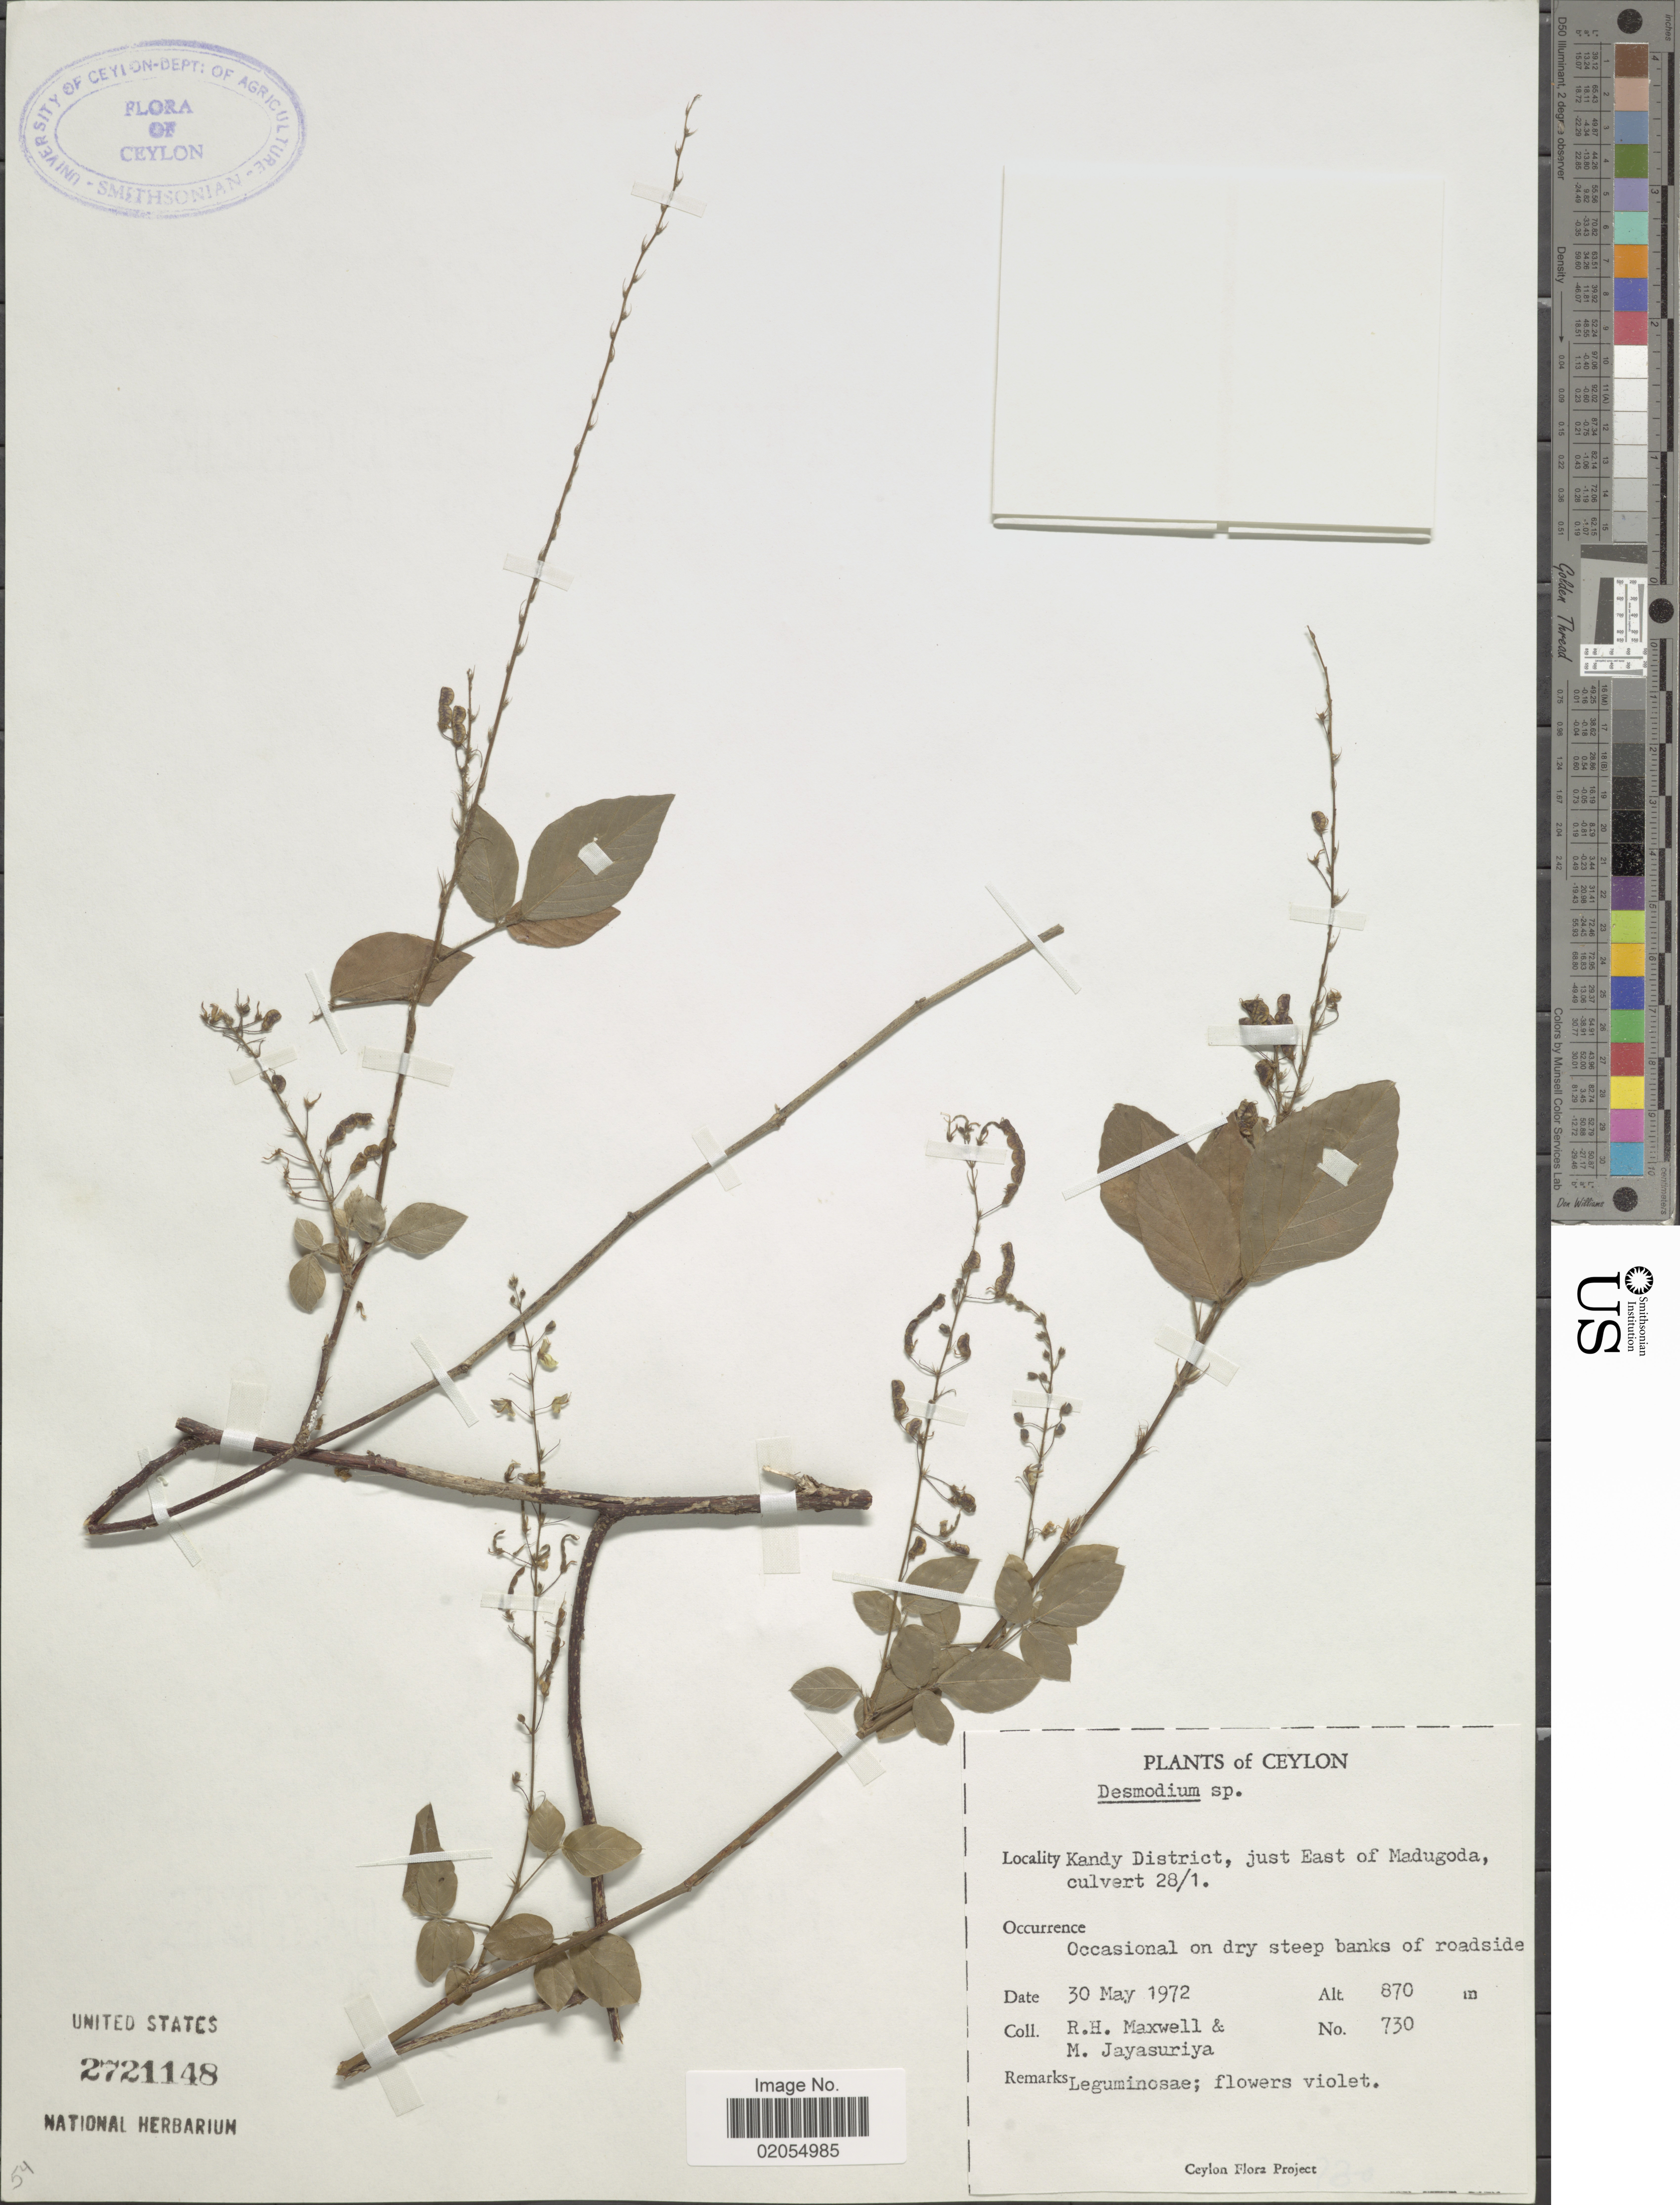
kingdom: Plantae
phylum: Tracheophyta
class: Magnoliopsida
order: Fabales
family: Fabaceae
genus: Desmodium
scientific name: Desmodium sp.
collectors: R. Maxwell & M. Jayasuriya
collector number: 730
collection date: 1972-05-30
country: Sri Lanka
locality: Ceylon. Kandy District, just East of Madugoda, culvert 28/1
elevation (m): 870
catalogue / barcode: US 2721148